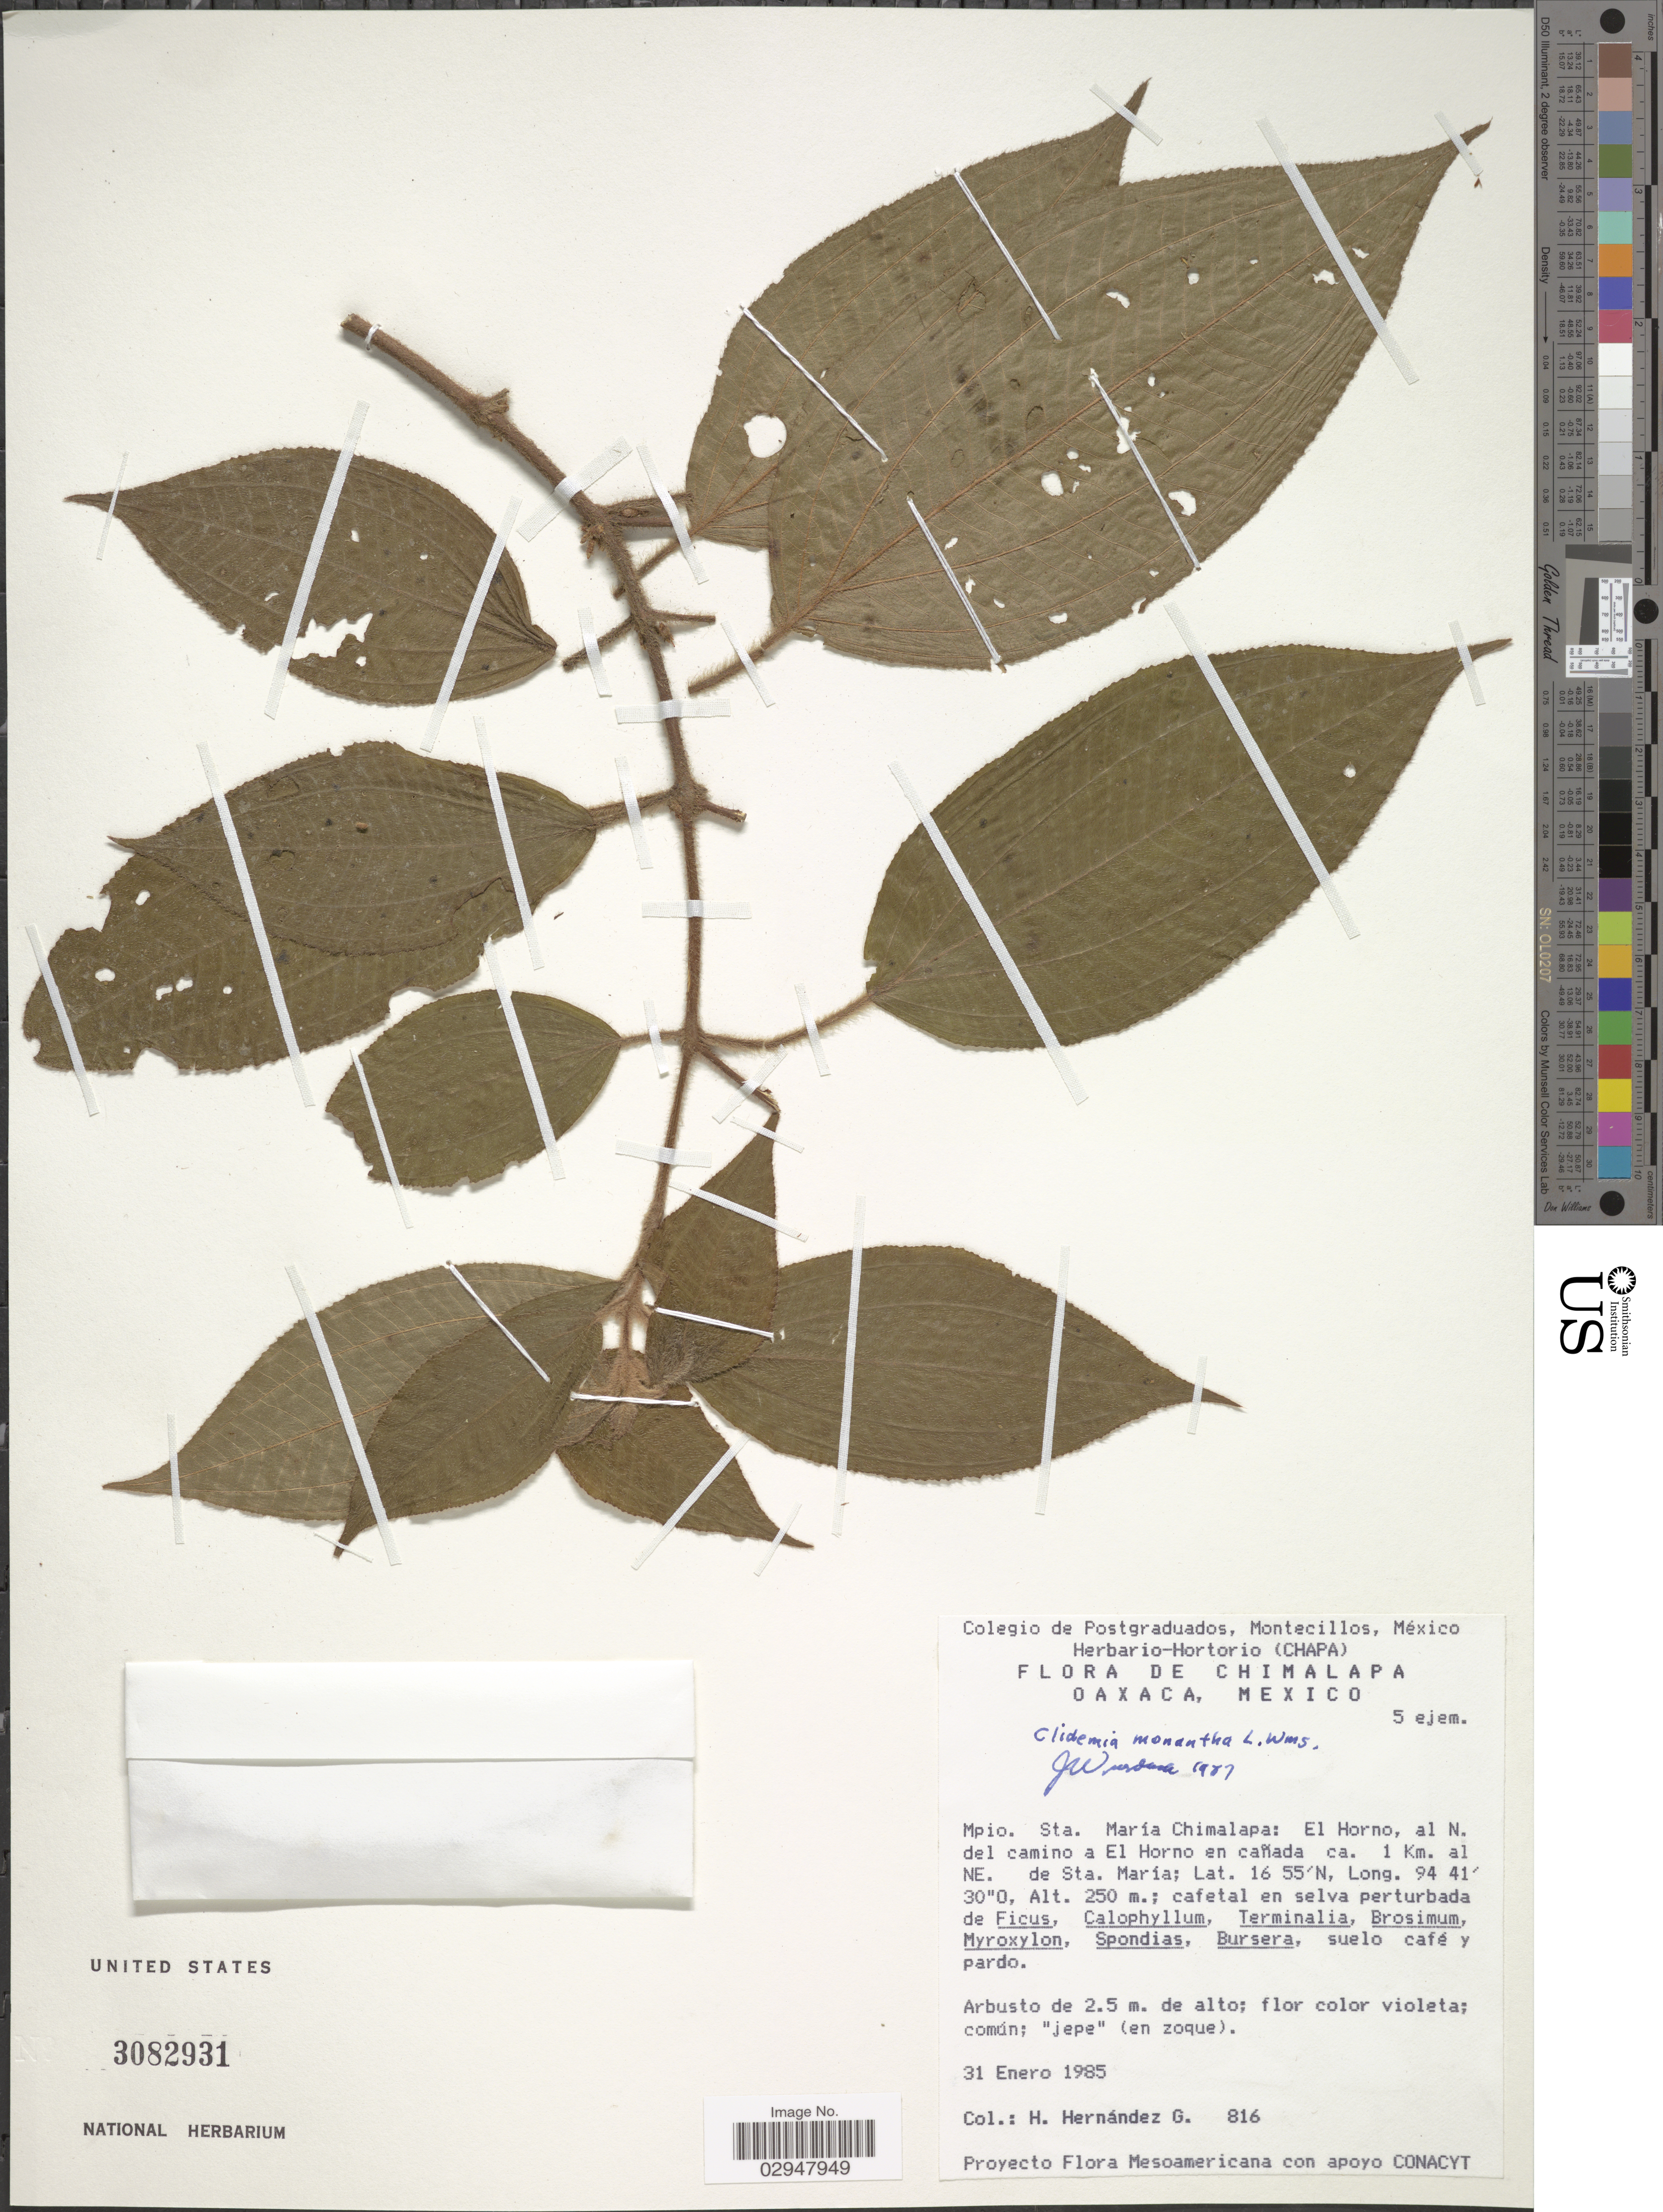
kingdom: Plantae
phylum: Tracheophyta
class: Magnoliopsida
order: Myrtales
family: Melastomataceae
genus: Clidemia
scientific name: Clidemia monantha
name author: L.O. Williams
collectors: H. Hernandez G.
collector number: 816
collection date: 1985-01-31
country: Mexico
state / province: Oaxaca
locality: Chimalapa, Mpio. Sta. María Chimalapa, El Horno, al N. del camino a El Horno en cañada ca. 1 Km. al NE. de Sta. María.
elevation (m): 250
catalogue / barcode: US 3082931